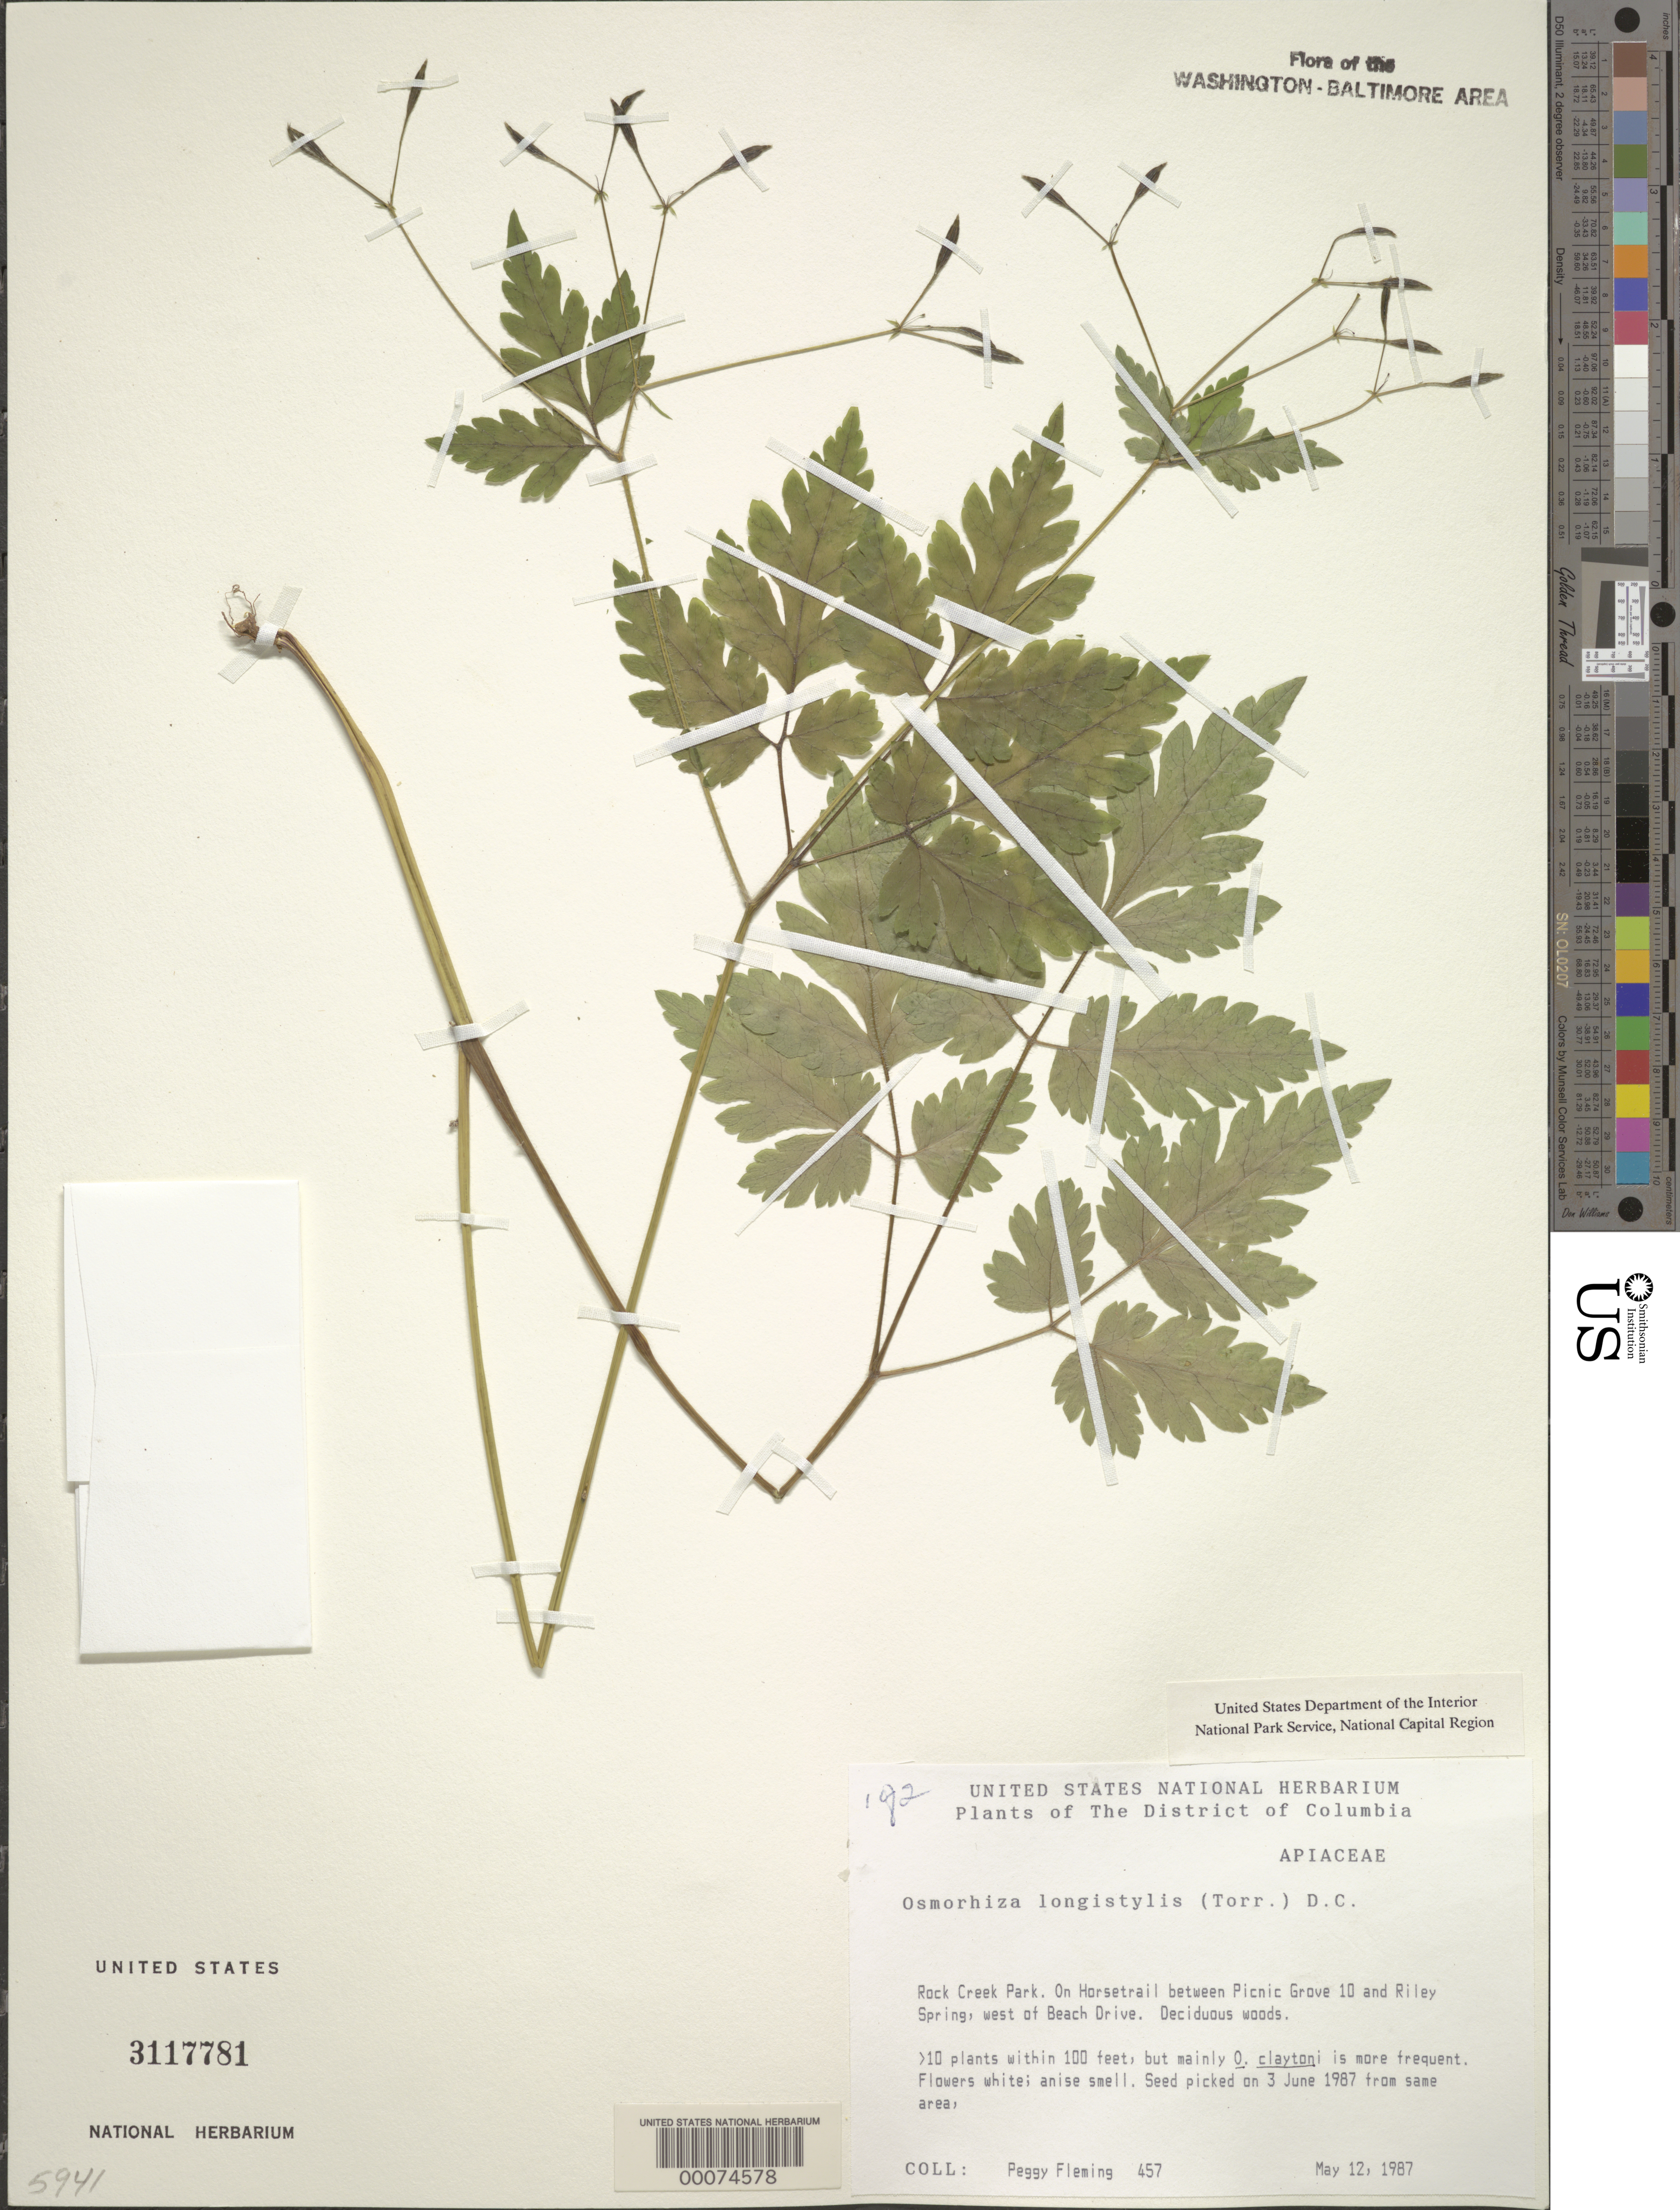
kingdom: Plantae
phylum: Tracheophyta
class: Magnoliopsida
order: Apiales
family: Apiaceae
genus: Osmorhiza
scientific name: Osmorhiza longistylis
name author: (Torr.) DC.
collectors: P. Fleming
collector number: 457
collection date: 1987-05-12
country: United States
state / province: District of Columbia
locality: Rock Creek Park. On Horsetrail between Picnic Grove 10 and Riley Spring, west of Beach Orive.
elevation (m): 30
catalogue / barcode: US 3117781